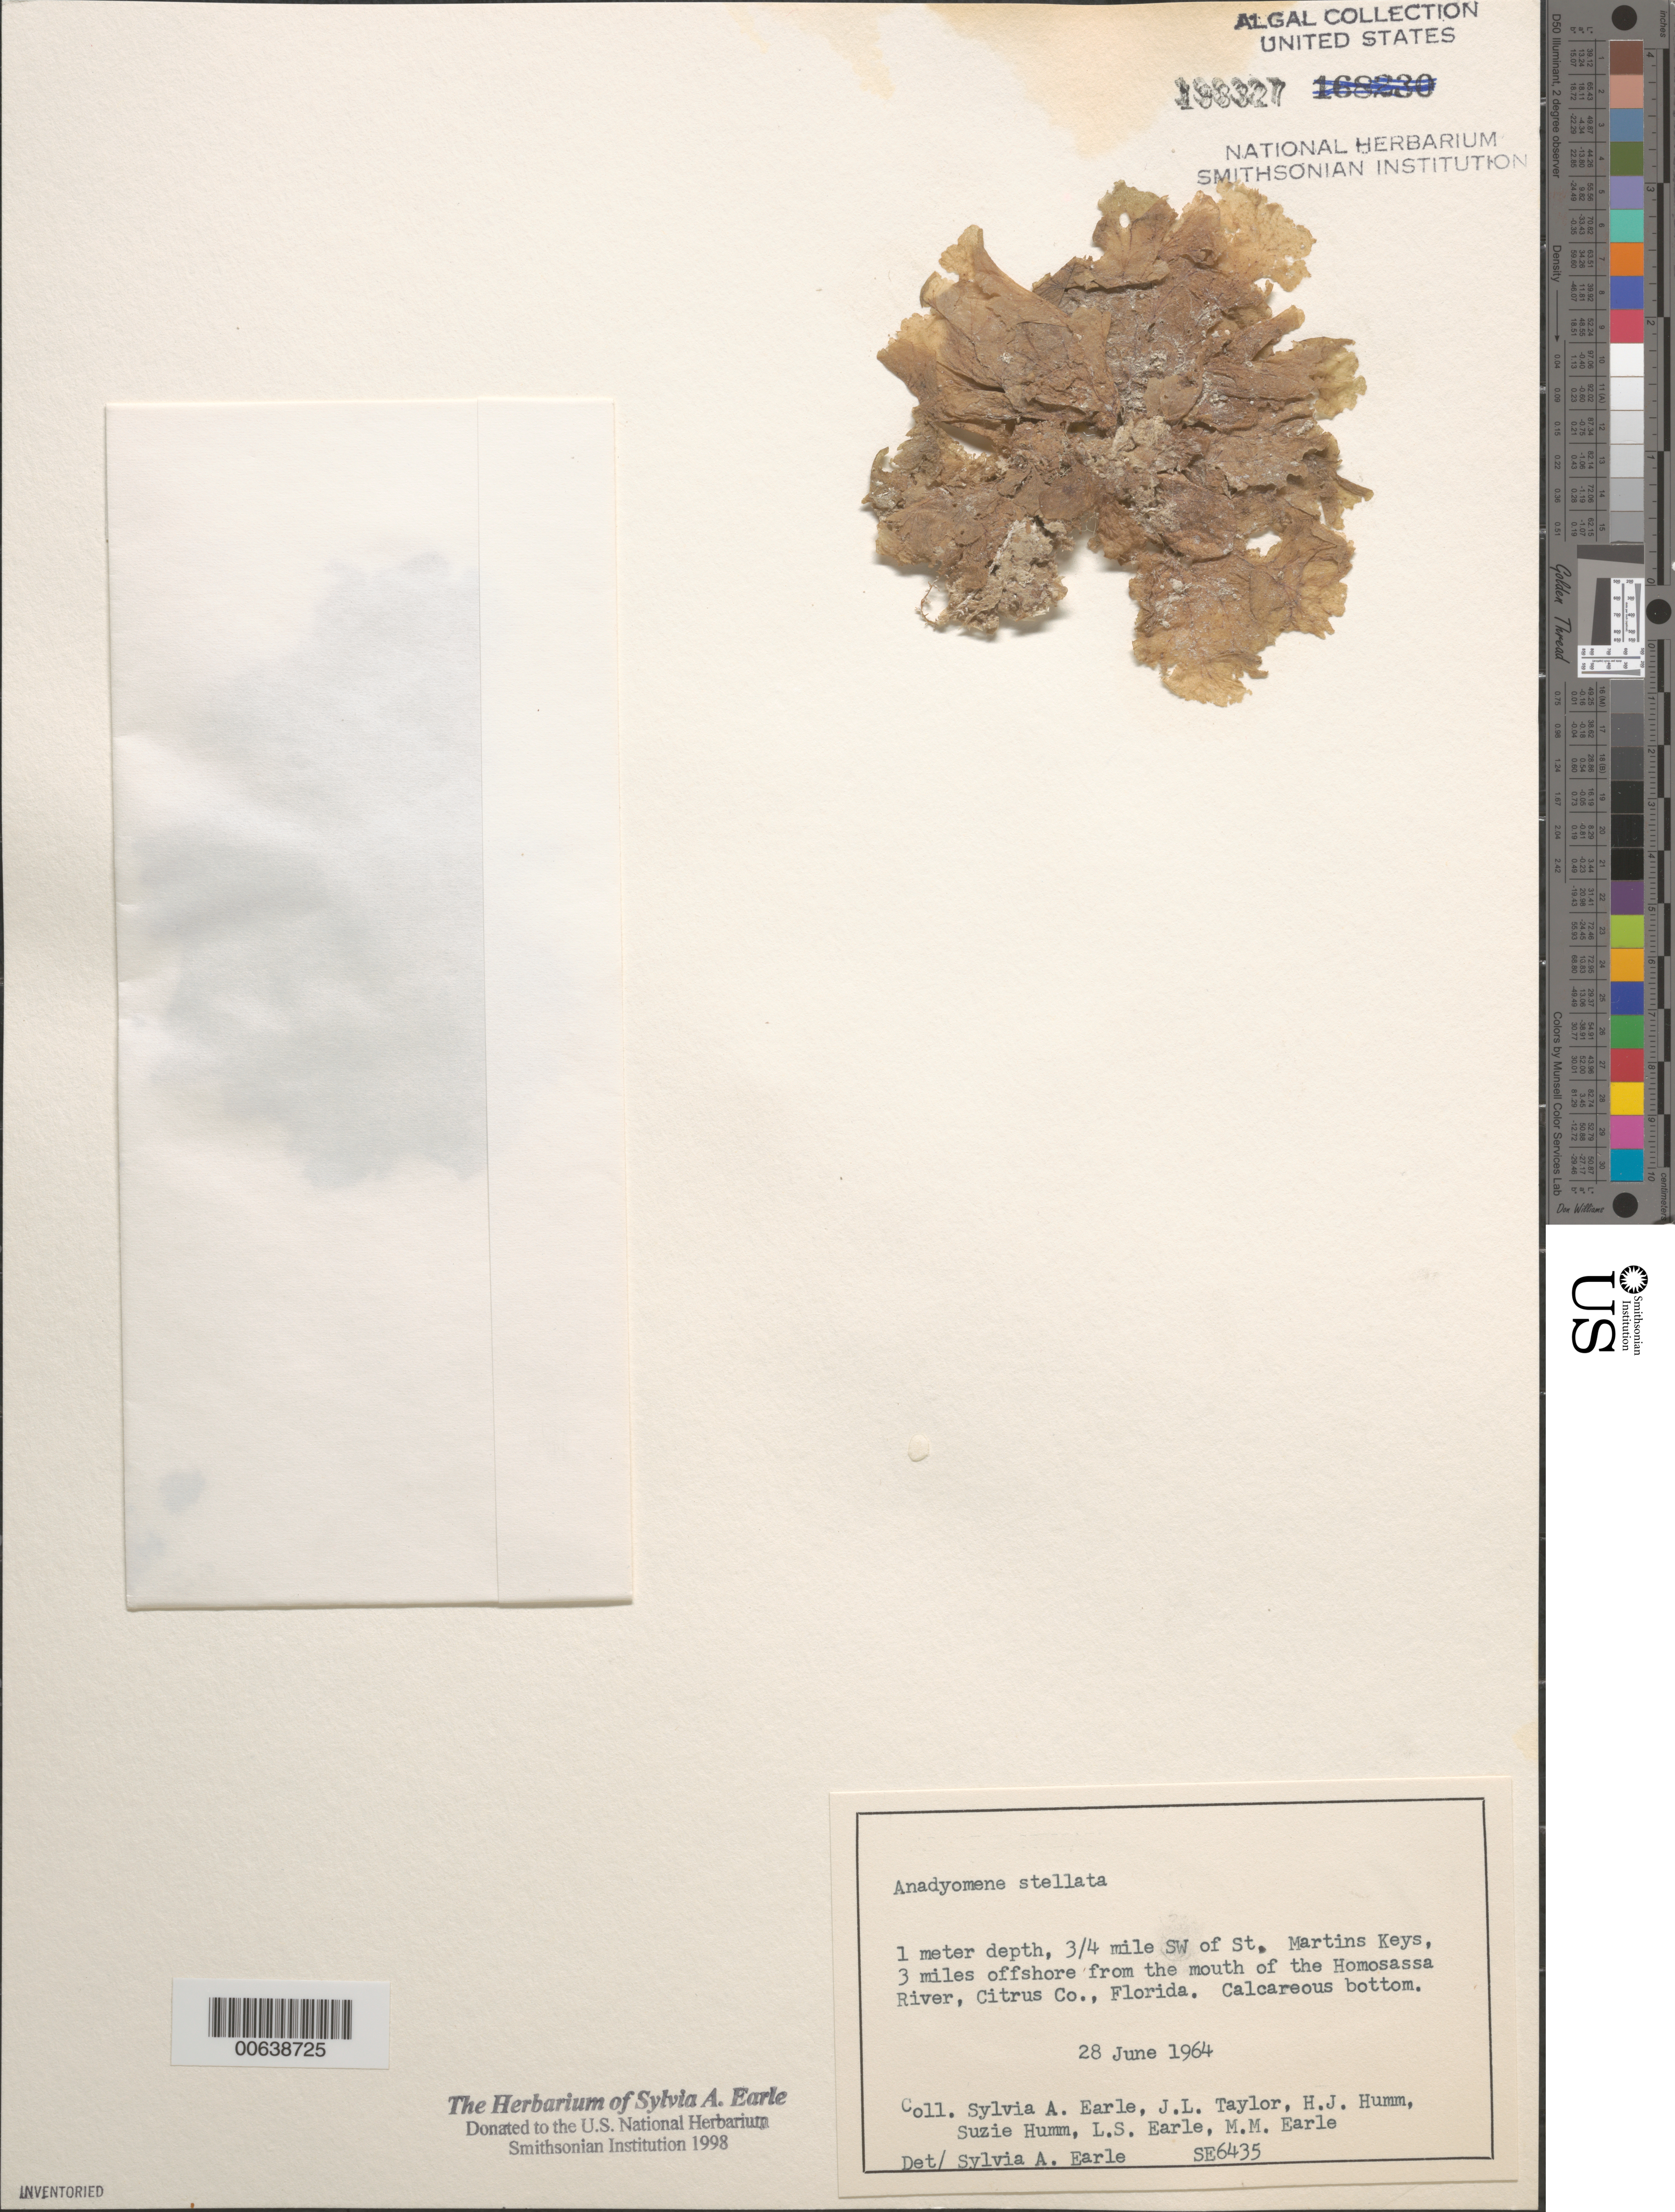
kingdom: Plantae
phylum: Chlorophyta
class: Ulvophyceae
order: Cladophorales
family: Anadyomenaceae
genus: Anadyomene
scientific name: Anadyomene stellata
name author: (Wulfen) C. Agardh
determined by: Earle, S. A.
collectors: S. A. Earle, J. L. Taylor, H. J. Humm, S. Humm & L. Earle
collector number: SE 6435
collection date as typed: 28 Jun 1964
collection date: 1964-06-28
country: United States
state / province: Florida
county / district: Citrus County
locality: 3 miles off Homosassa River mouth, 0.75 mile southwest of St. Martins Keys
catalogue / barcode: US 198327